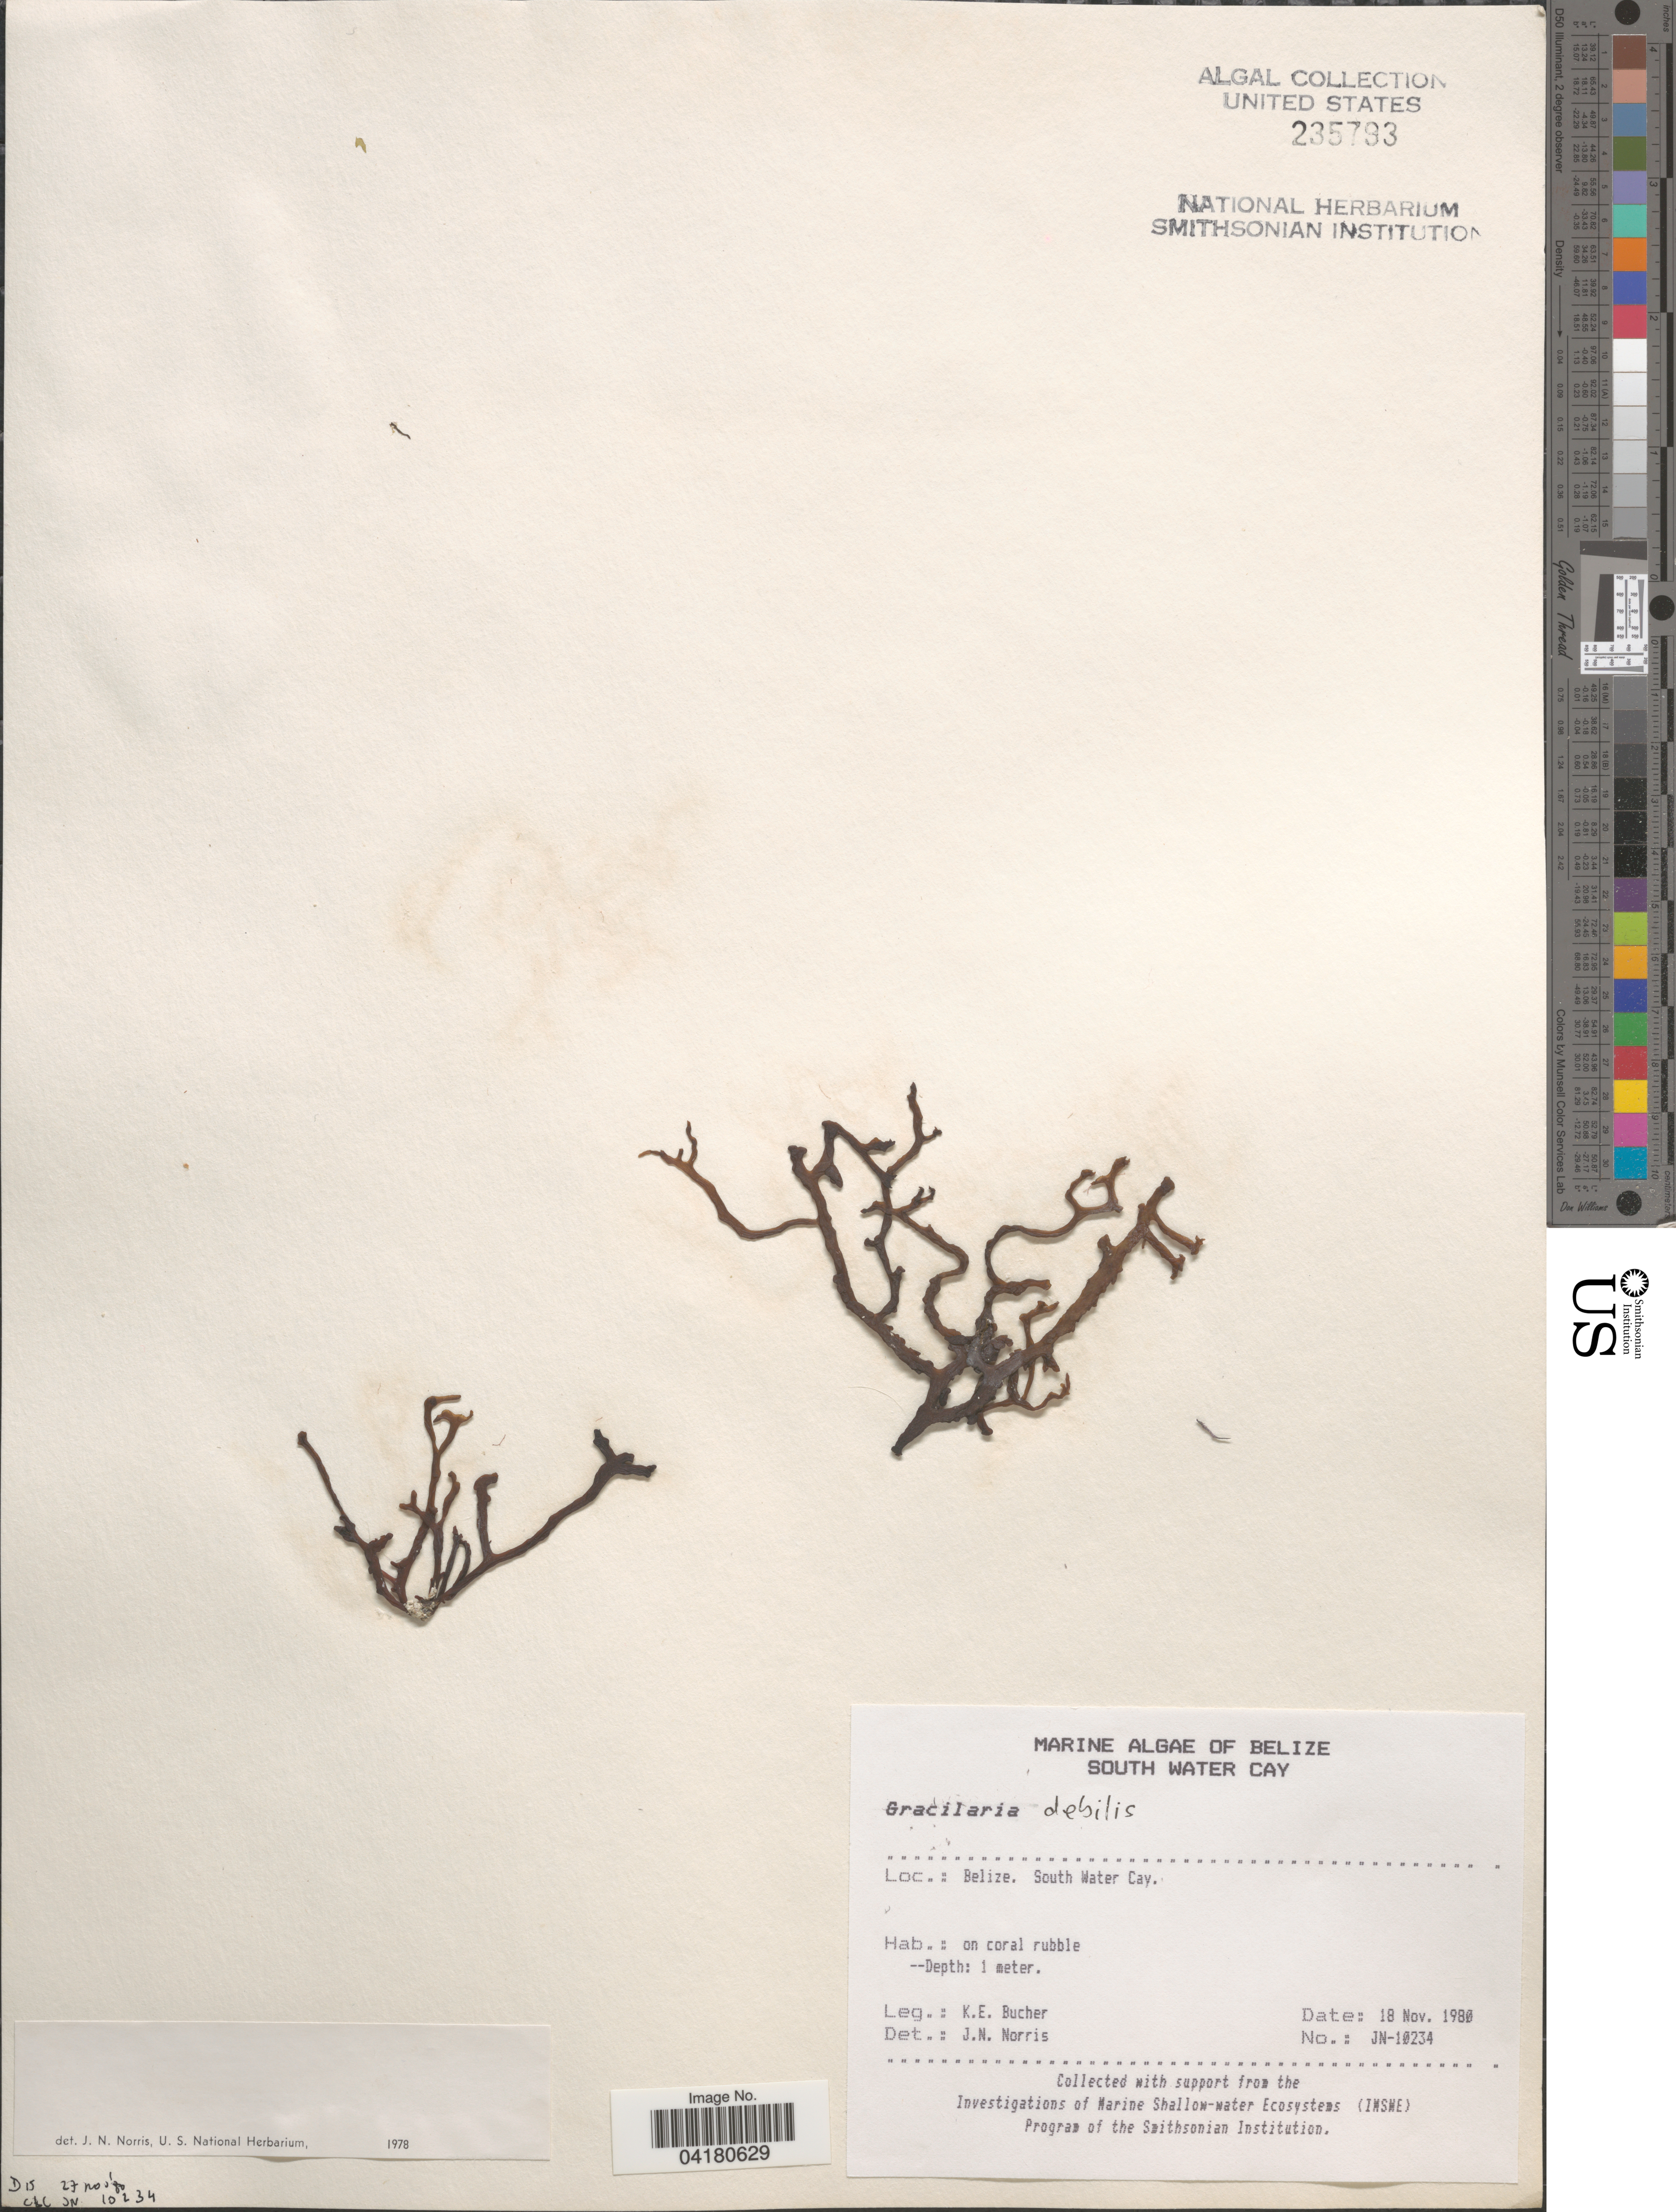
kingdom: Plantae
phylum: Rhodophyta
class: Florideophyceae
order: Gracilariales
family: Gracilariaceae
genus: Gracilaria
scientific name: Gracilaria debilis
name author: (Forssk.) Børgesen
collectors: K. E. Bucher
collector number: JN-10234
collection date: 1980-11-18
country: Belize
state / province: Belize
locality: South Water Cay.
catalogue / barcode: US 235793